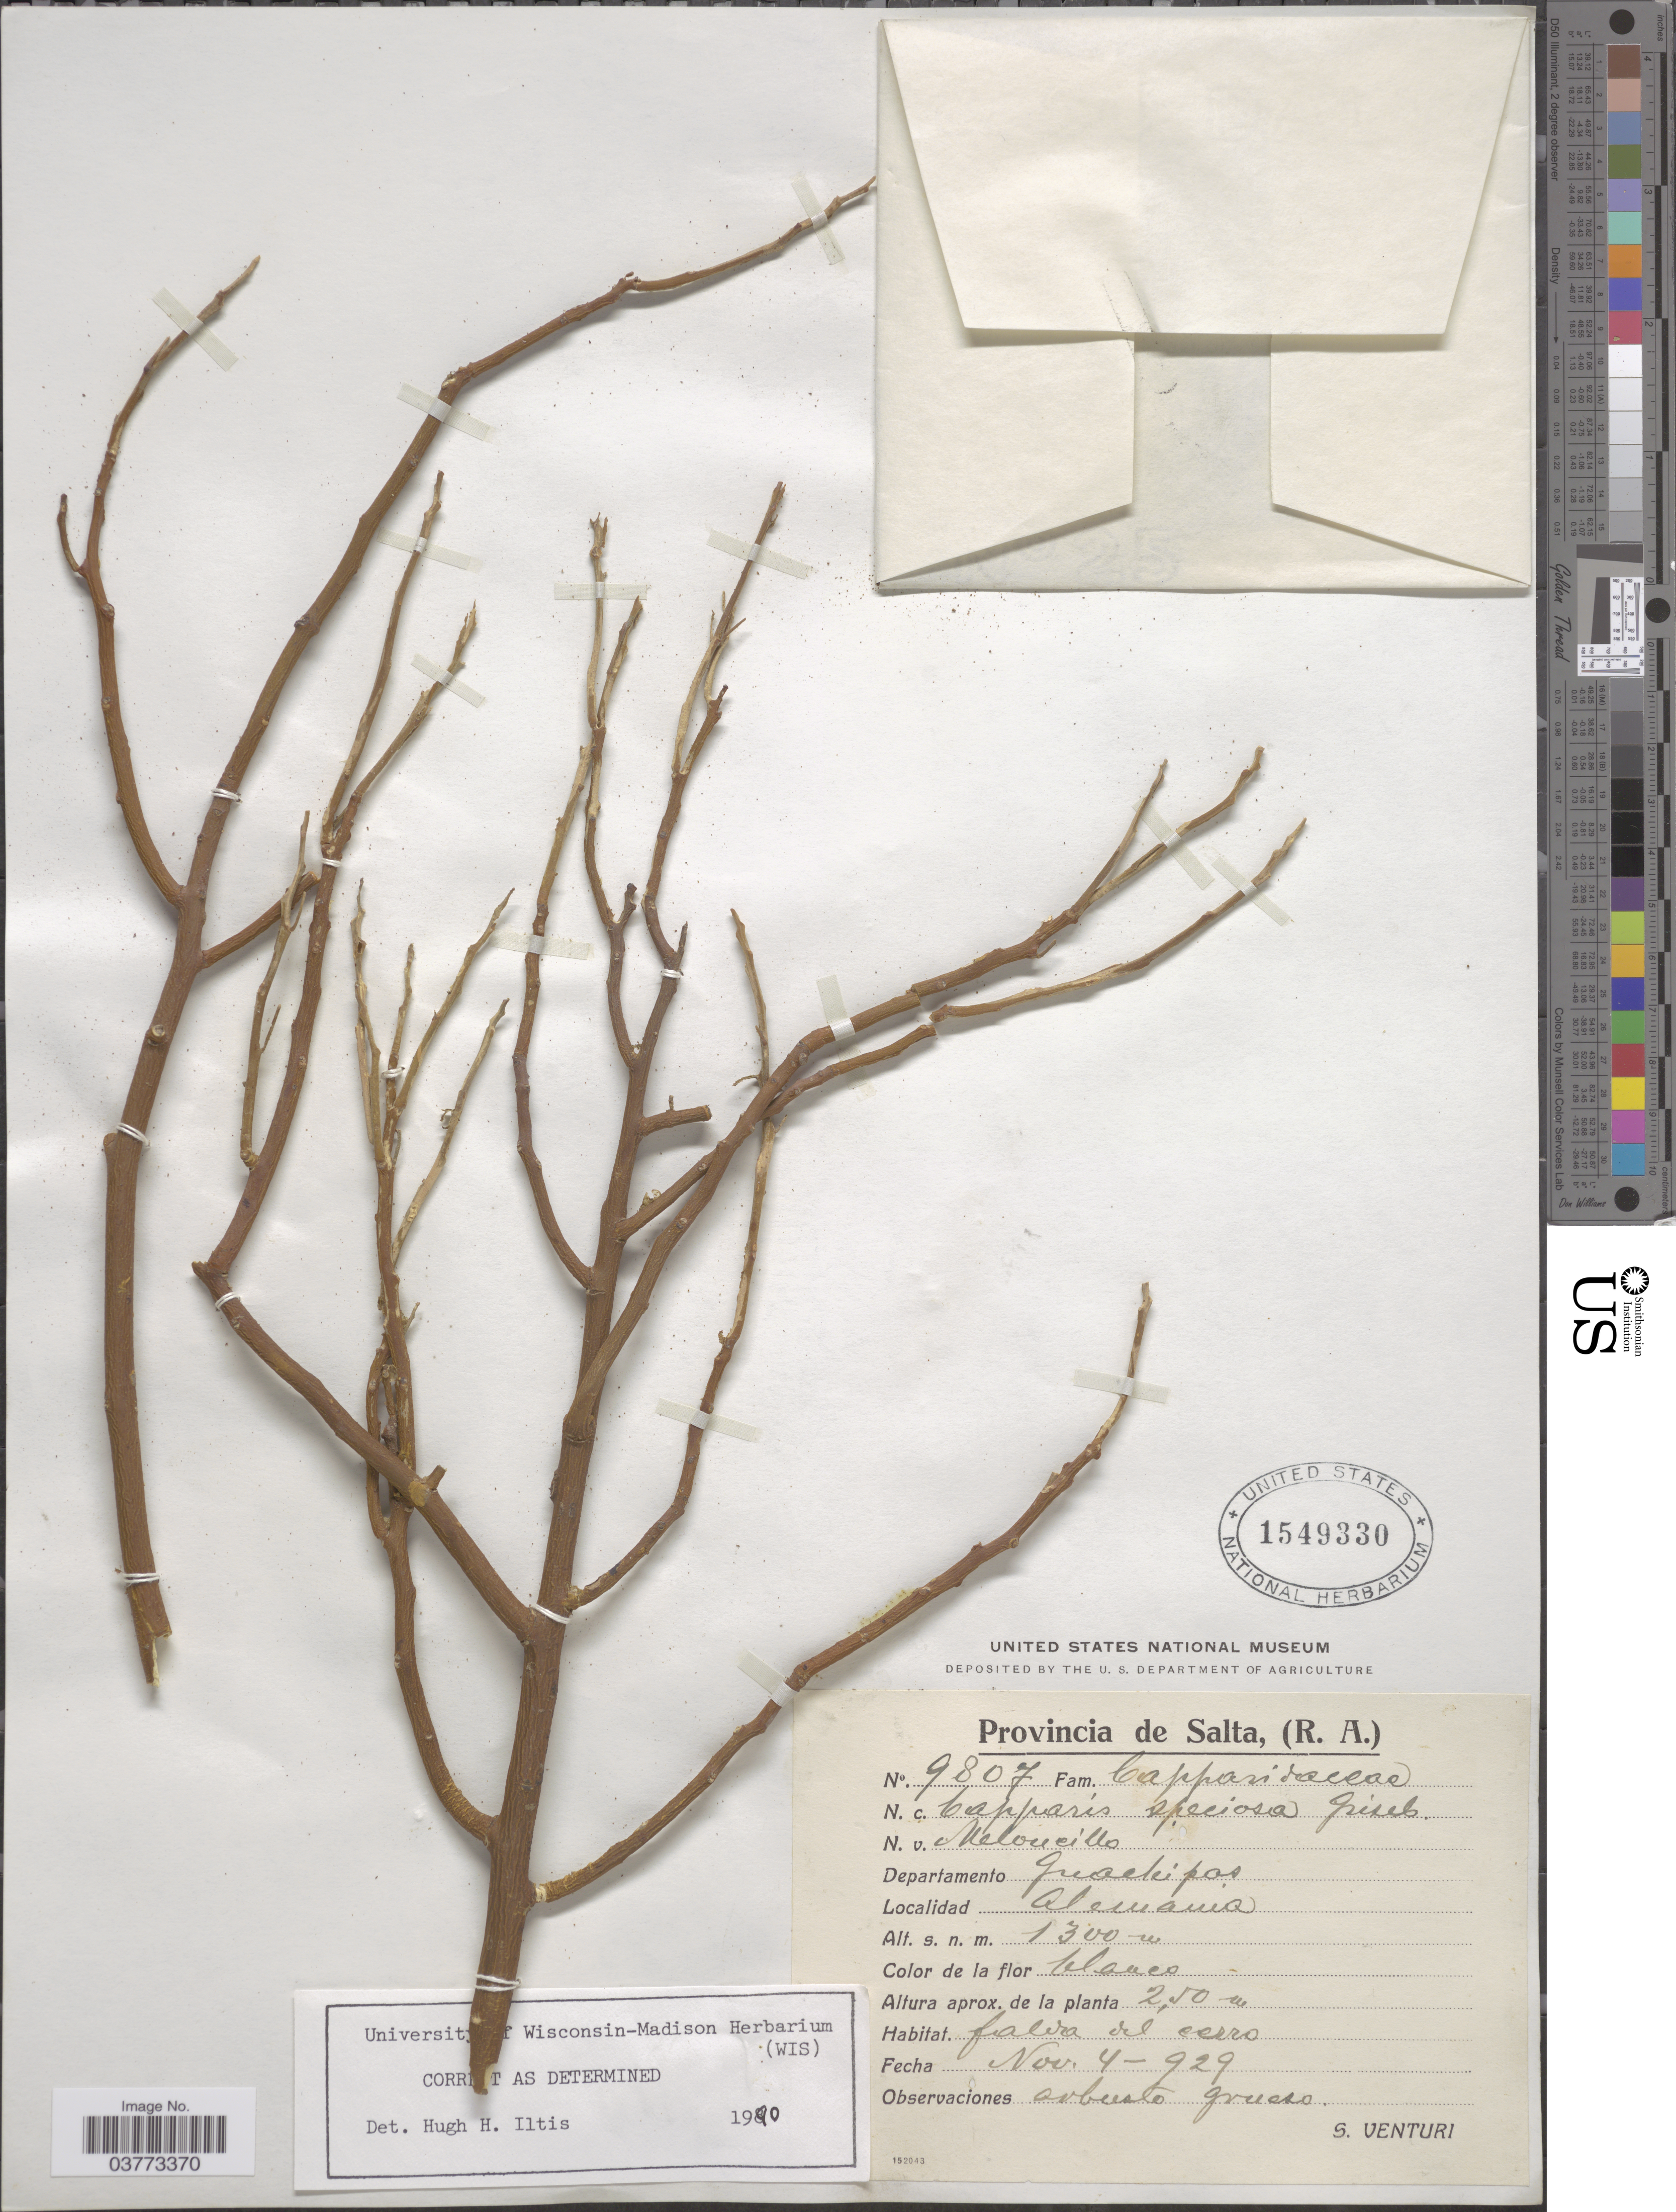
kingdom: Plantae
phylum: Tracheophyta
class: Magnoliopsida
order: Brassicales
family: Capparaceae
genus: Anisocapparis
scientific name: Anisocapparis speciosa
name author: (Griseb.) Cornejo & Iltis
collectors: S. Venturi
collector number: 9807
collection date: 1929-11-04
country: Argentina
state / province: Salta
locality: Departamento Guachipas. Alemania.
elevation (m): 1300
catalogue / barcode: US 1549330